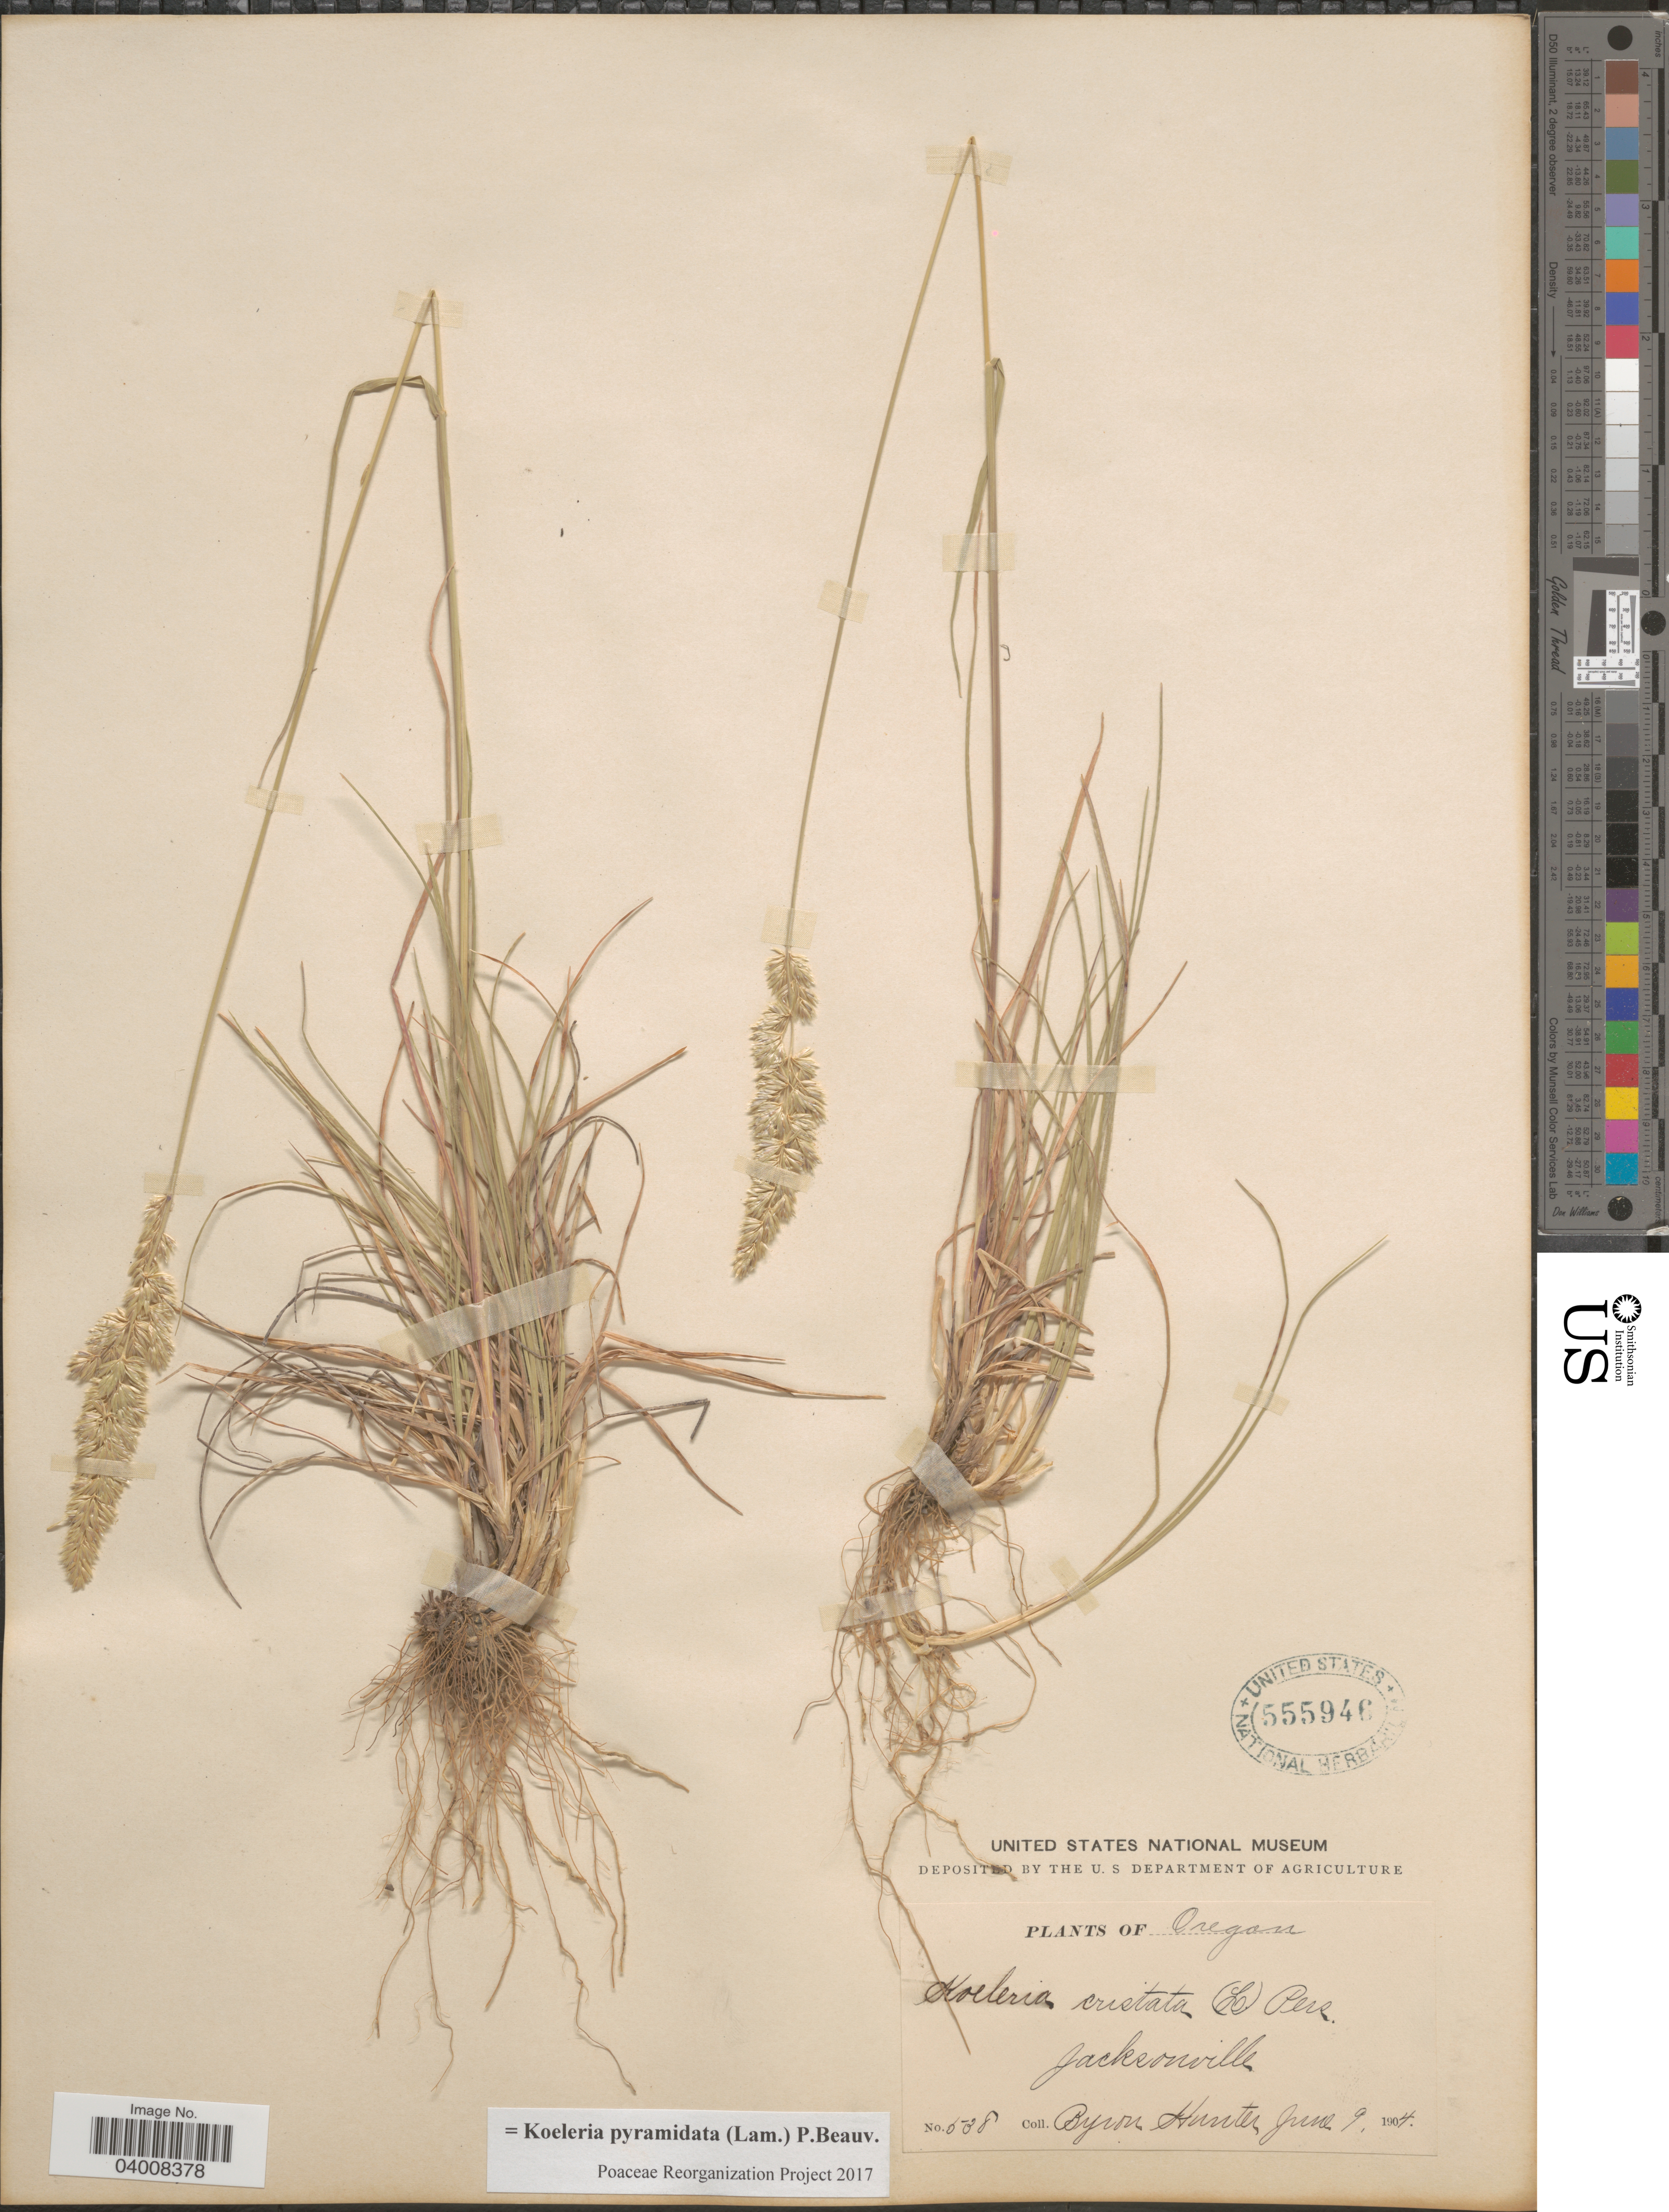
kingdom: Plantae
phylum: Tracheophyta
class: Liliopsida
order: Poales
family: Poaceae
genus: Koeleria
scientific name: Koeleria pyramidata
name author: (Lam.) P. Beauv.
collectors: B. Hunter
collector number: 538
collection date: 1904-06-09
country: United States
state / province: Oregon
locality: Jacksonville.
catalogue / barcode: US 555946